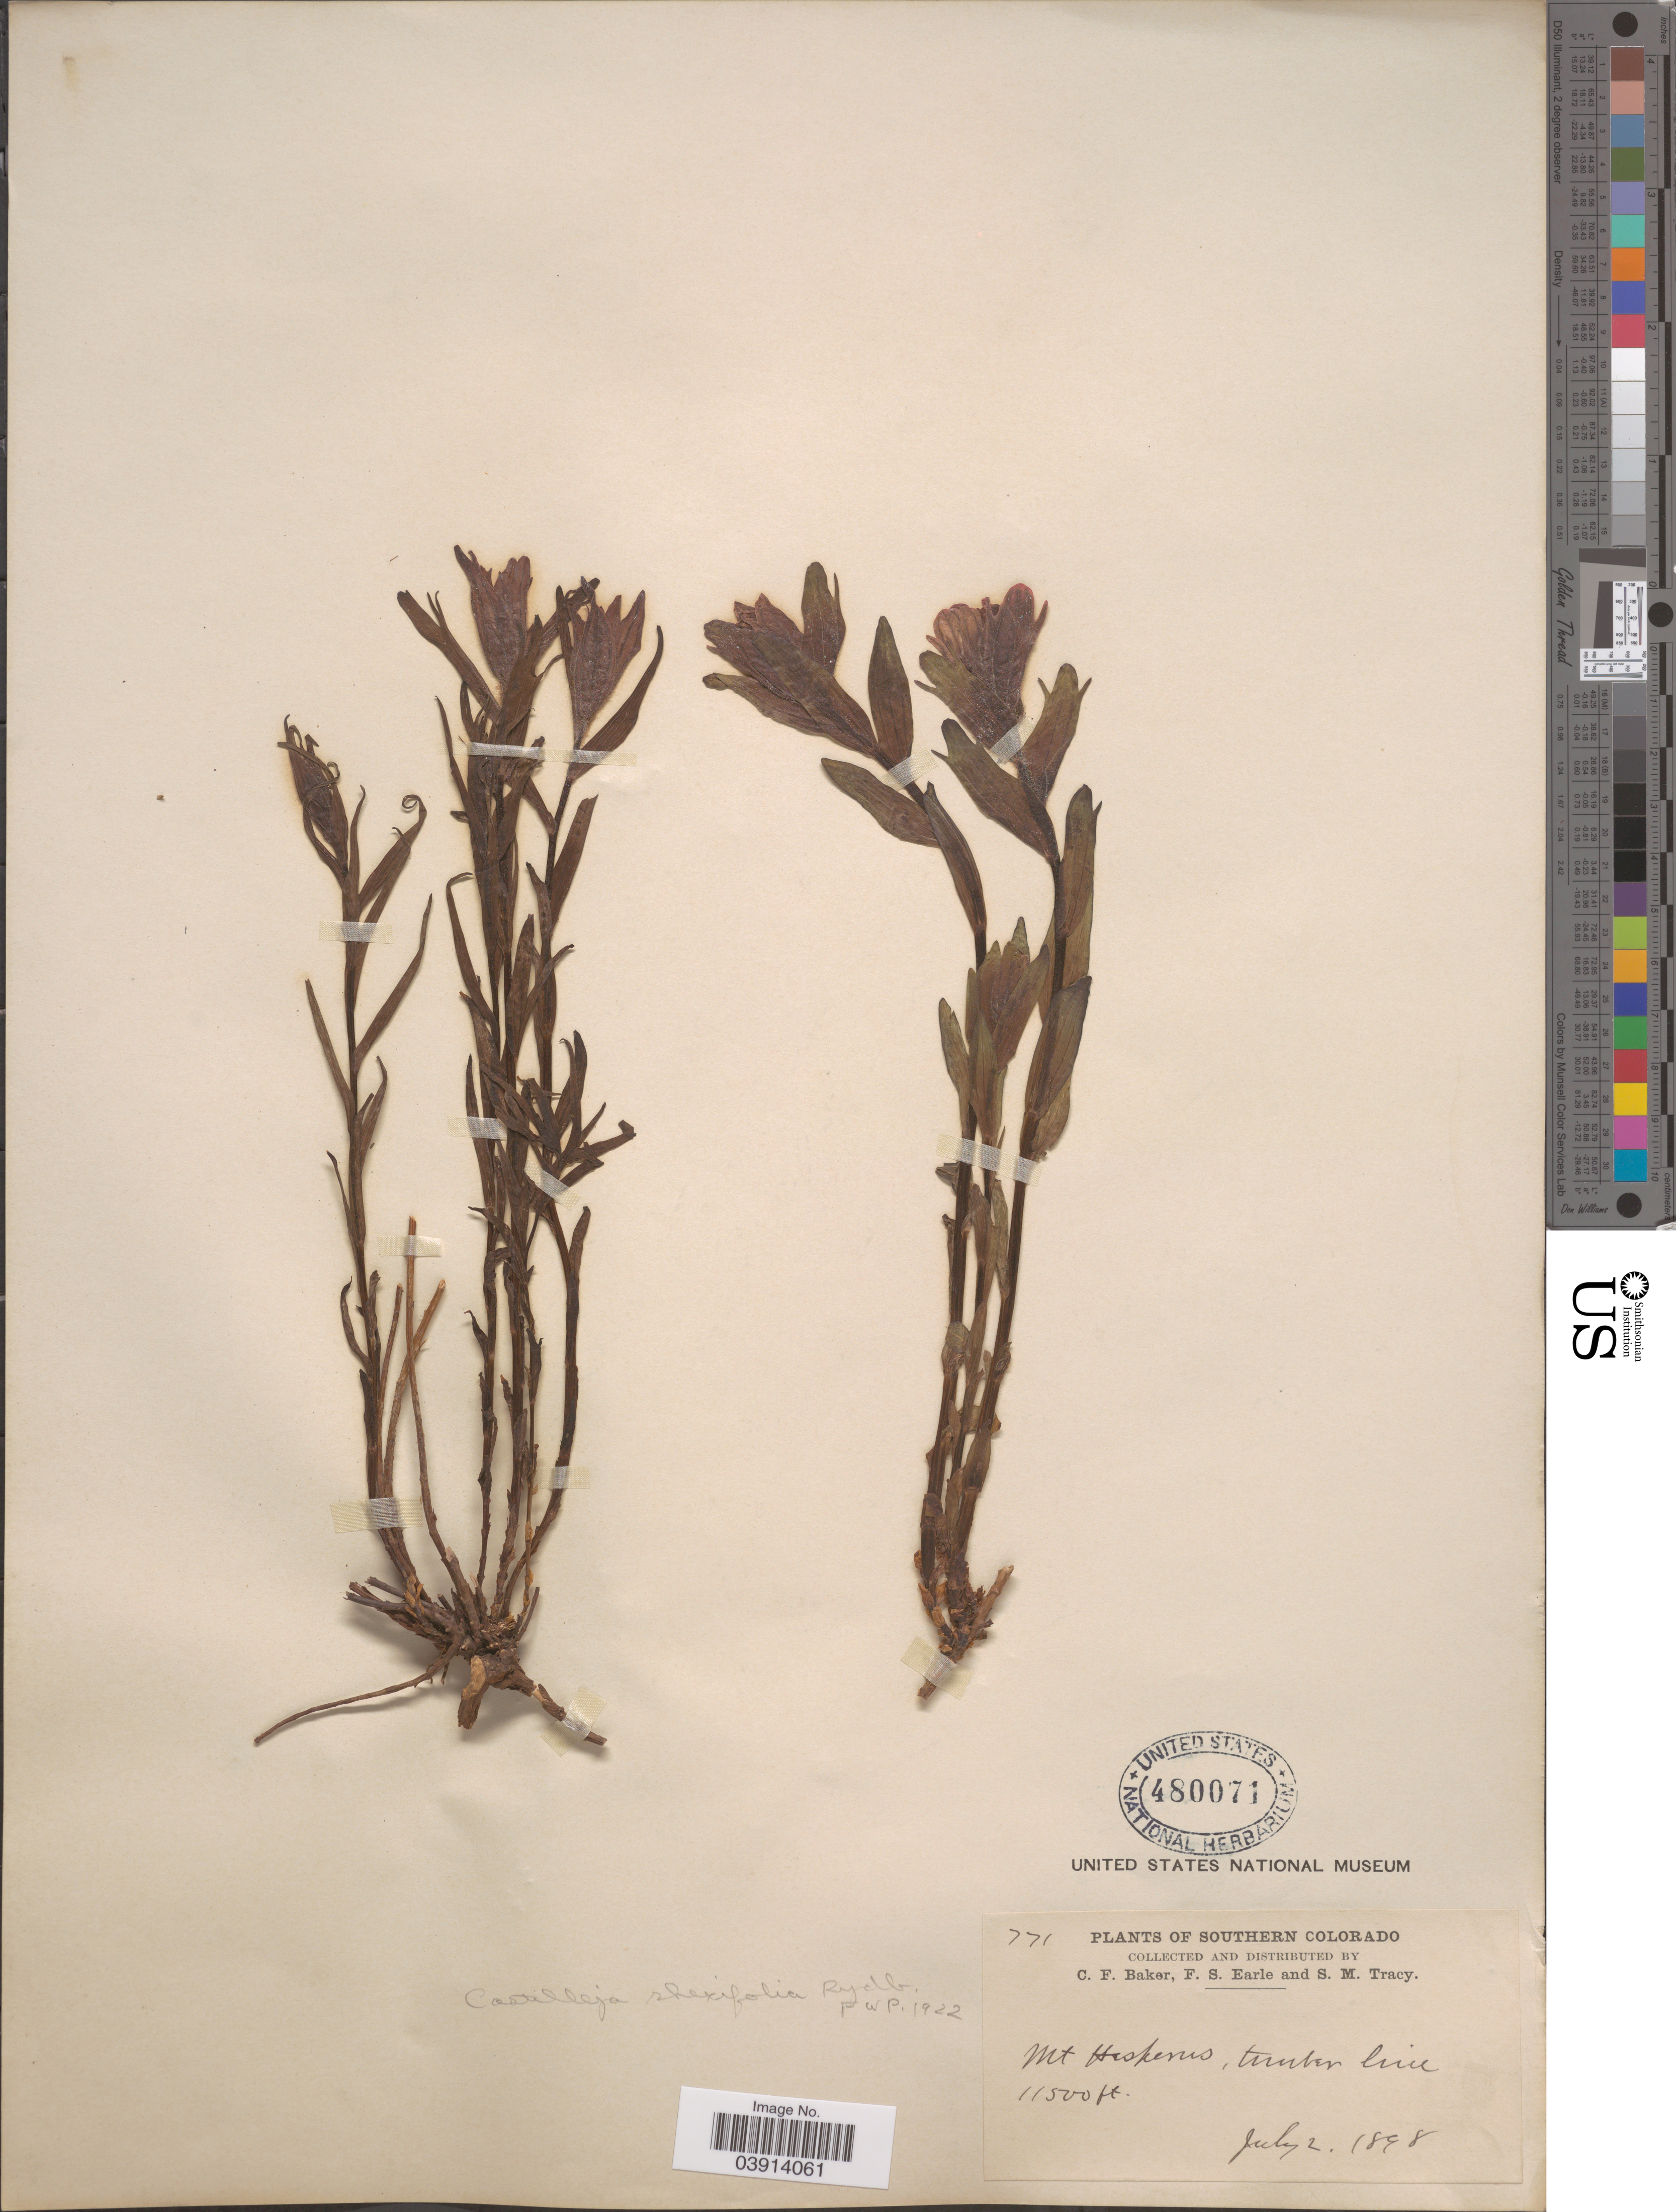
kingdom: Plantae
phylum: Tracheophyta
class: Magnoliopsida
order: Lamiales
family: Orobanchaceae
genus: Castilleja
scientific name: Castilleja rhexiifolia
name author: Rydb.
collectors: C. F. Baker, F. S. Earle & S. M. Tracy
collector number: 771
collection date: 1898-07-02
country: United States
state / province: Colorado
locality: Southern Colorado. Mt Hesperus, timber line.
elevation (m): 3505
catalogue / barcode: US 480071